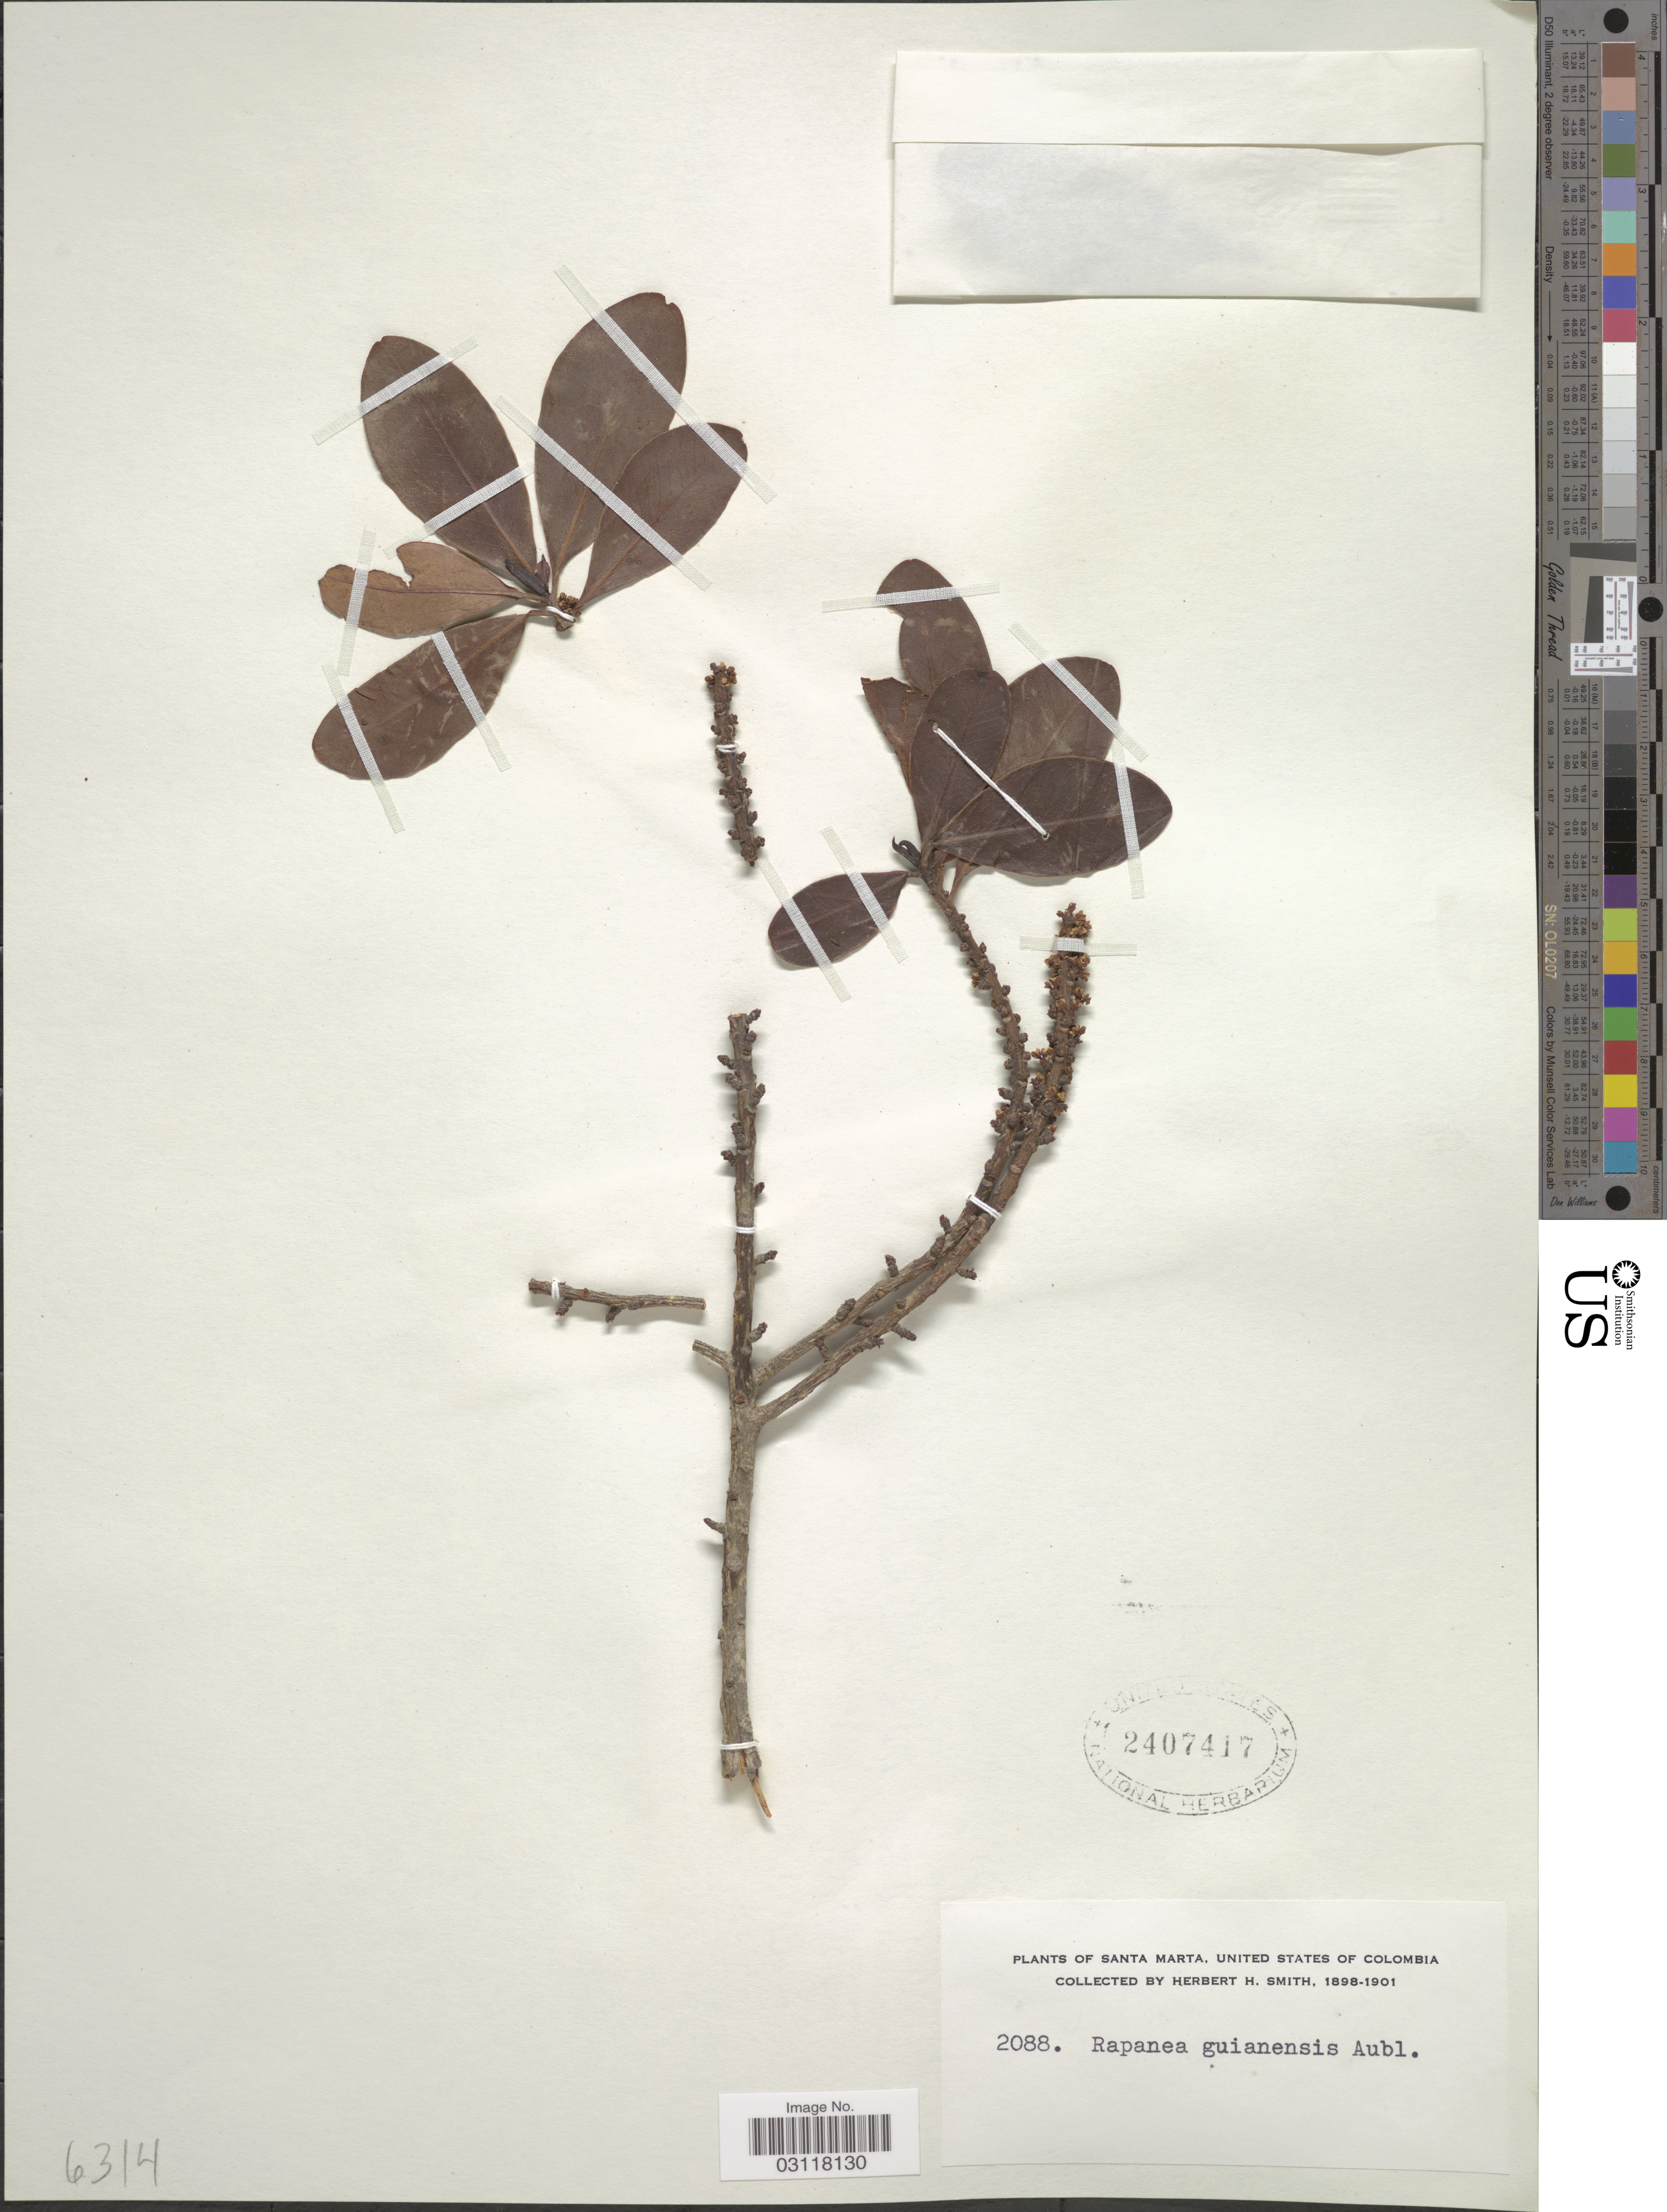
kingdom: Plantae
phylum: Tracheophyta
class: Magnoliopsida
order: Ericales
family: Primulaceae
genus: Rapanea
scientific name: Rapanea guianensis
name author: Aubl.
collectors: Herbert H. Smith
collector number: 2088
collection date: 1898/1901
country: Colombia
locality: Santa Marta, United States of Colombia.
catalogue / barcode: US 2407417